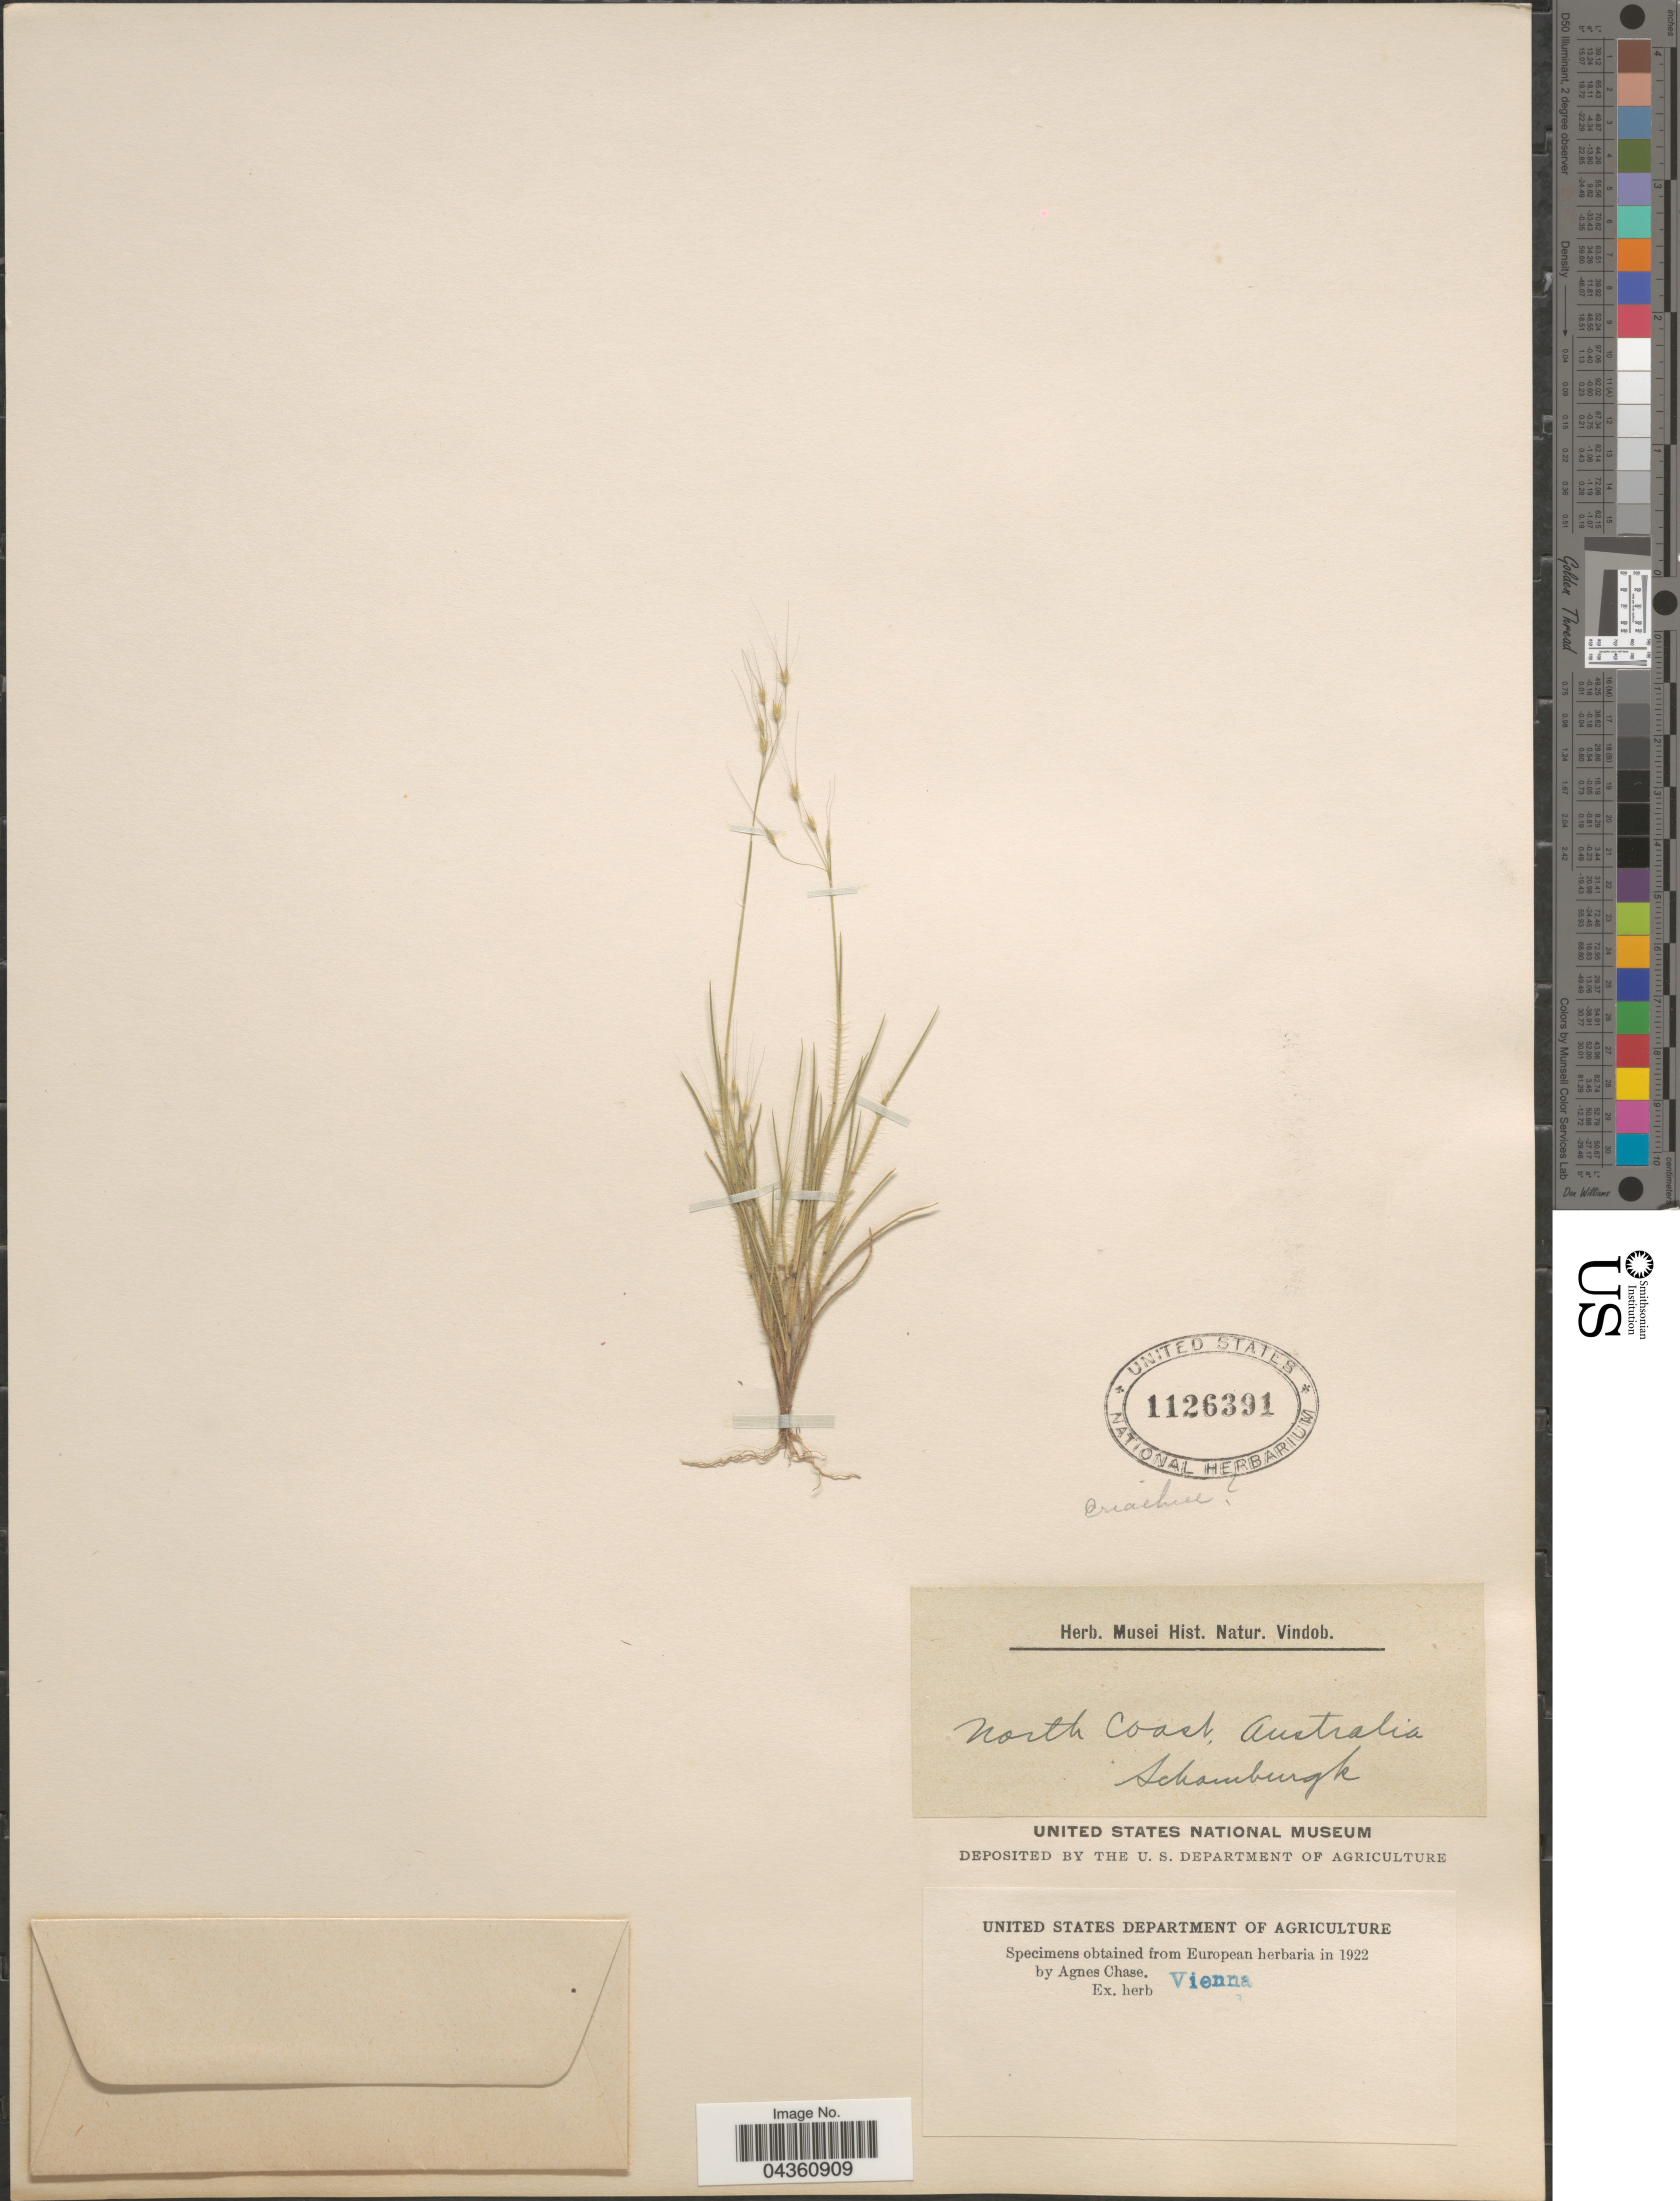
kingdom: Plantae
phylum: Tracheophyta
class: Liliopsida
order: Poales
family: Poaceae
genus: Eriachne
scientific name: Eriachne pauciflora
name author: W. Fitzg.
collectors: -- Schomburgk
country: Australia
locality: North Coast.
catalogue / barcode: US 1126391